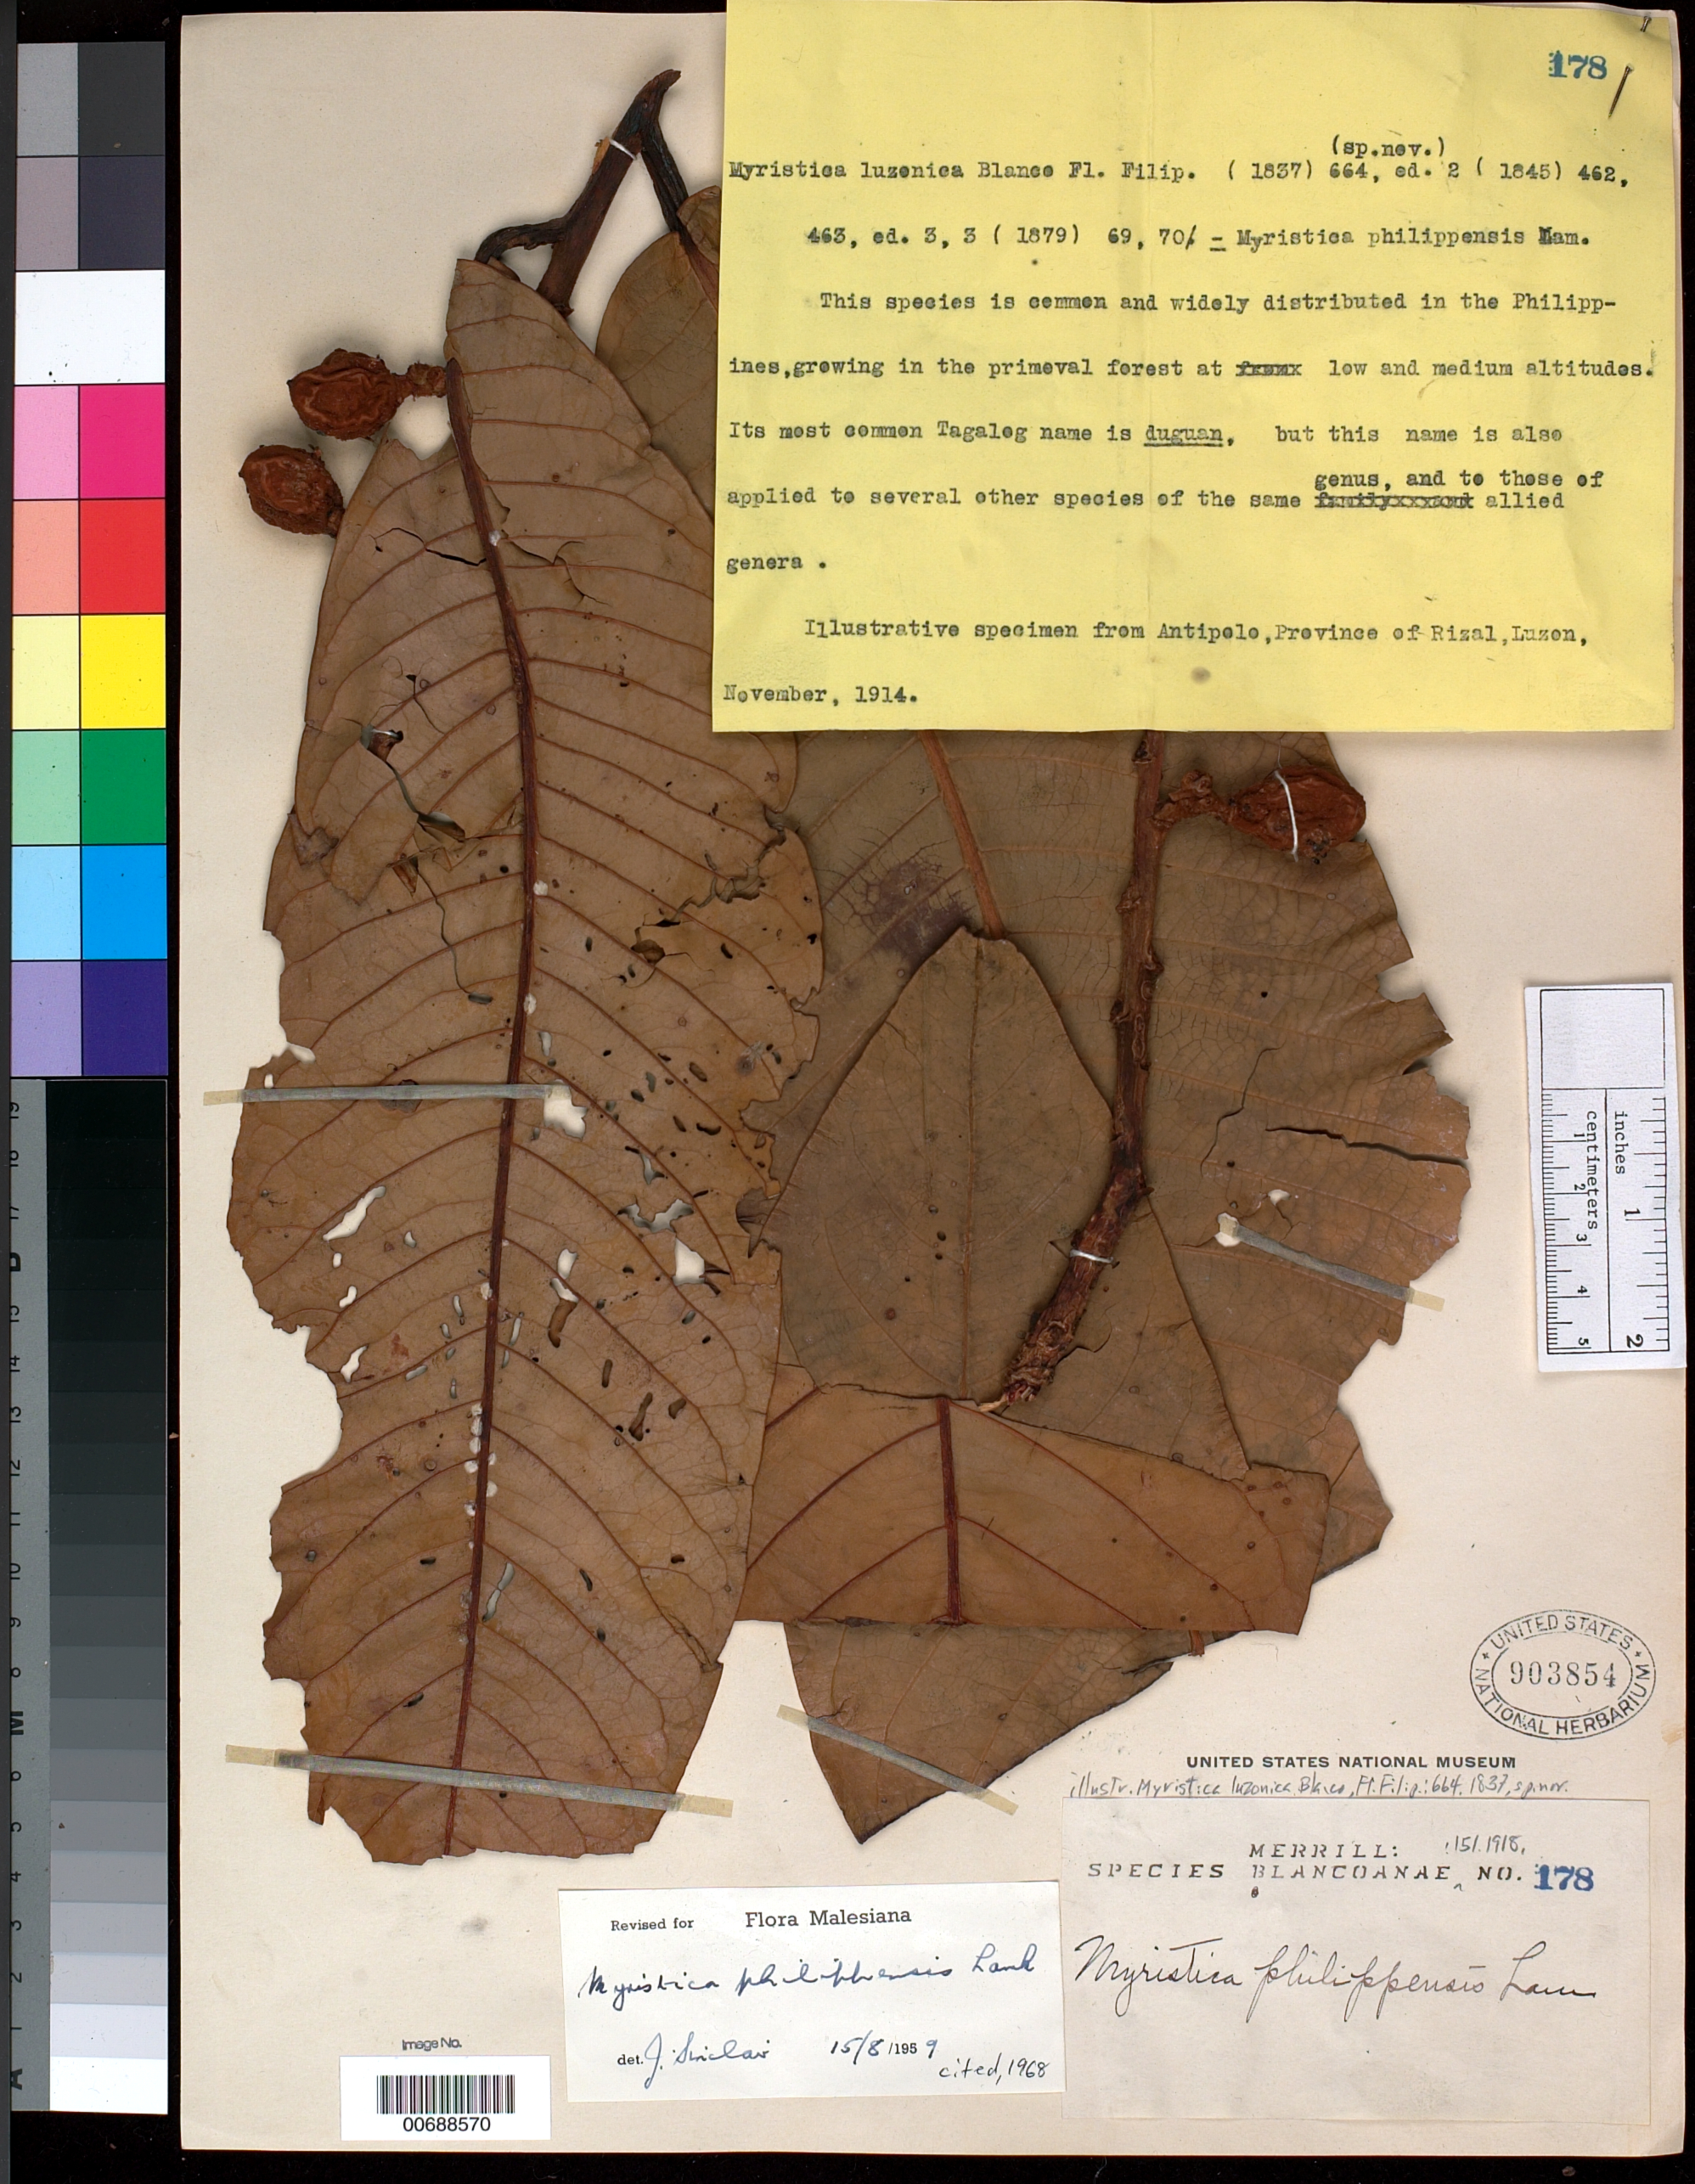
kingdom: Plantae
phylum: Tracheophyta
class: Magnoliopsida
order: Magnoliales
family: Myristicaceae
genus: Myristica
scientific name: Myristica philippensis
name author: Lam.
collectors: E. D. Merrill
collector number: Sp. Blancoan. 0178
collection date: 1914-11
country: Philippines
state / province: Calabarzon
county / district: Rizal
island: Luzon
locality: Antipolo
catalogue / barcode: US 903854